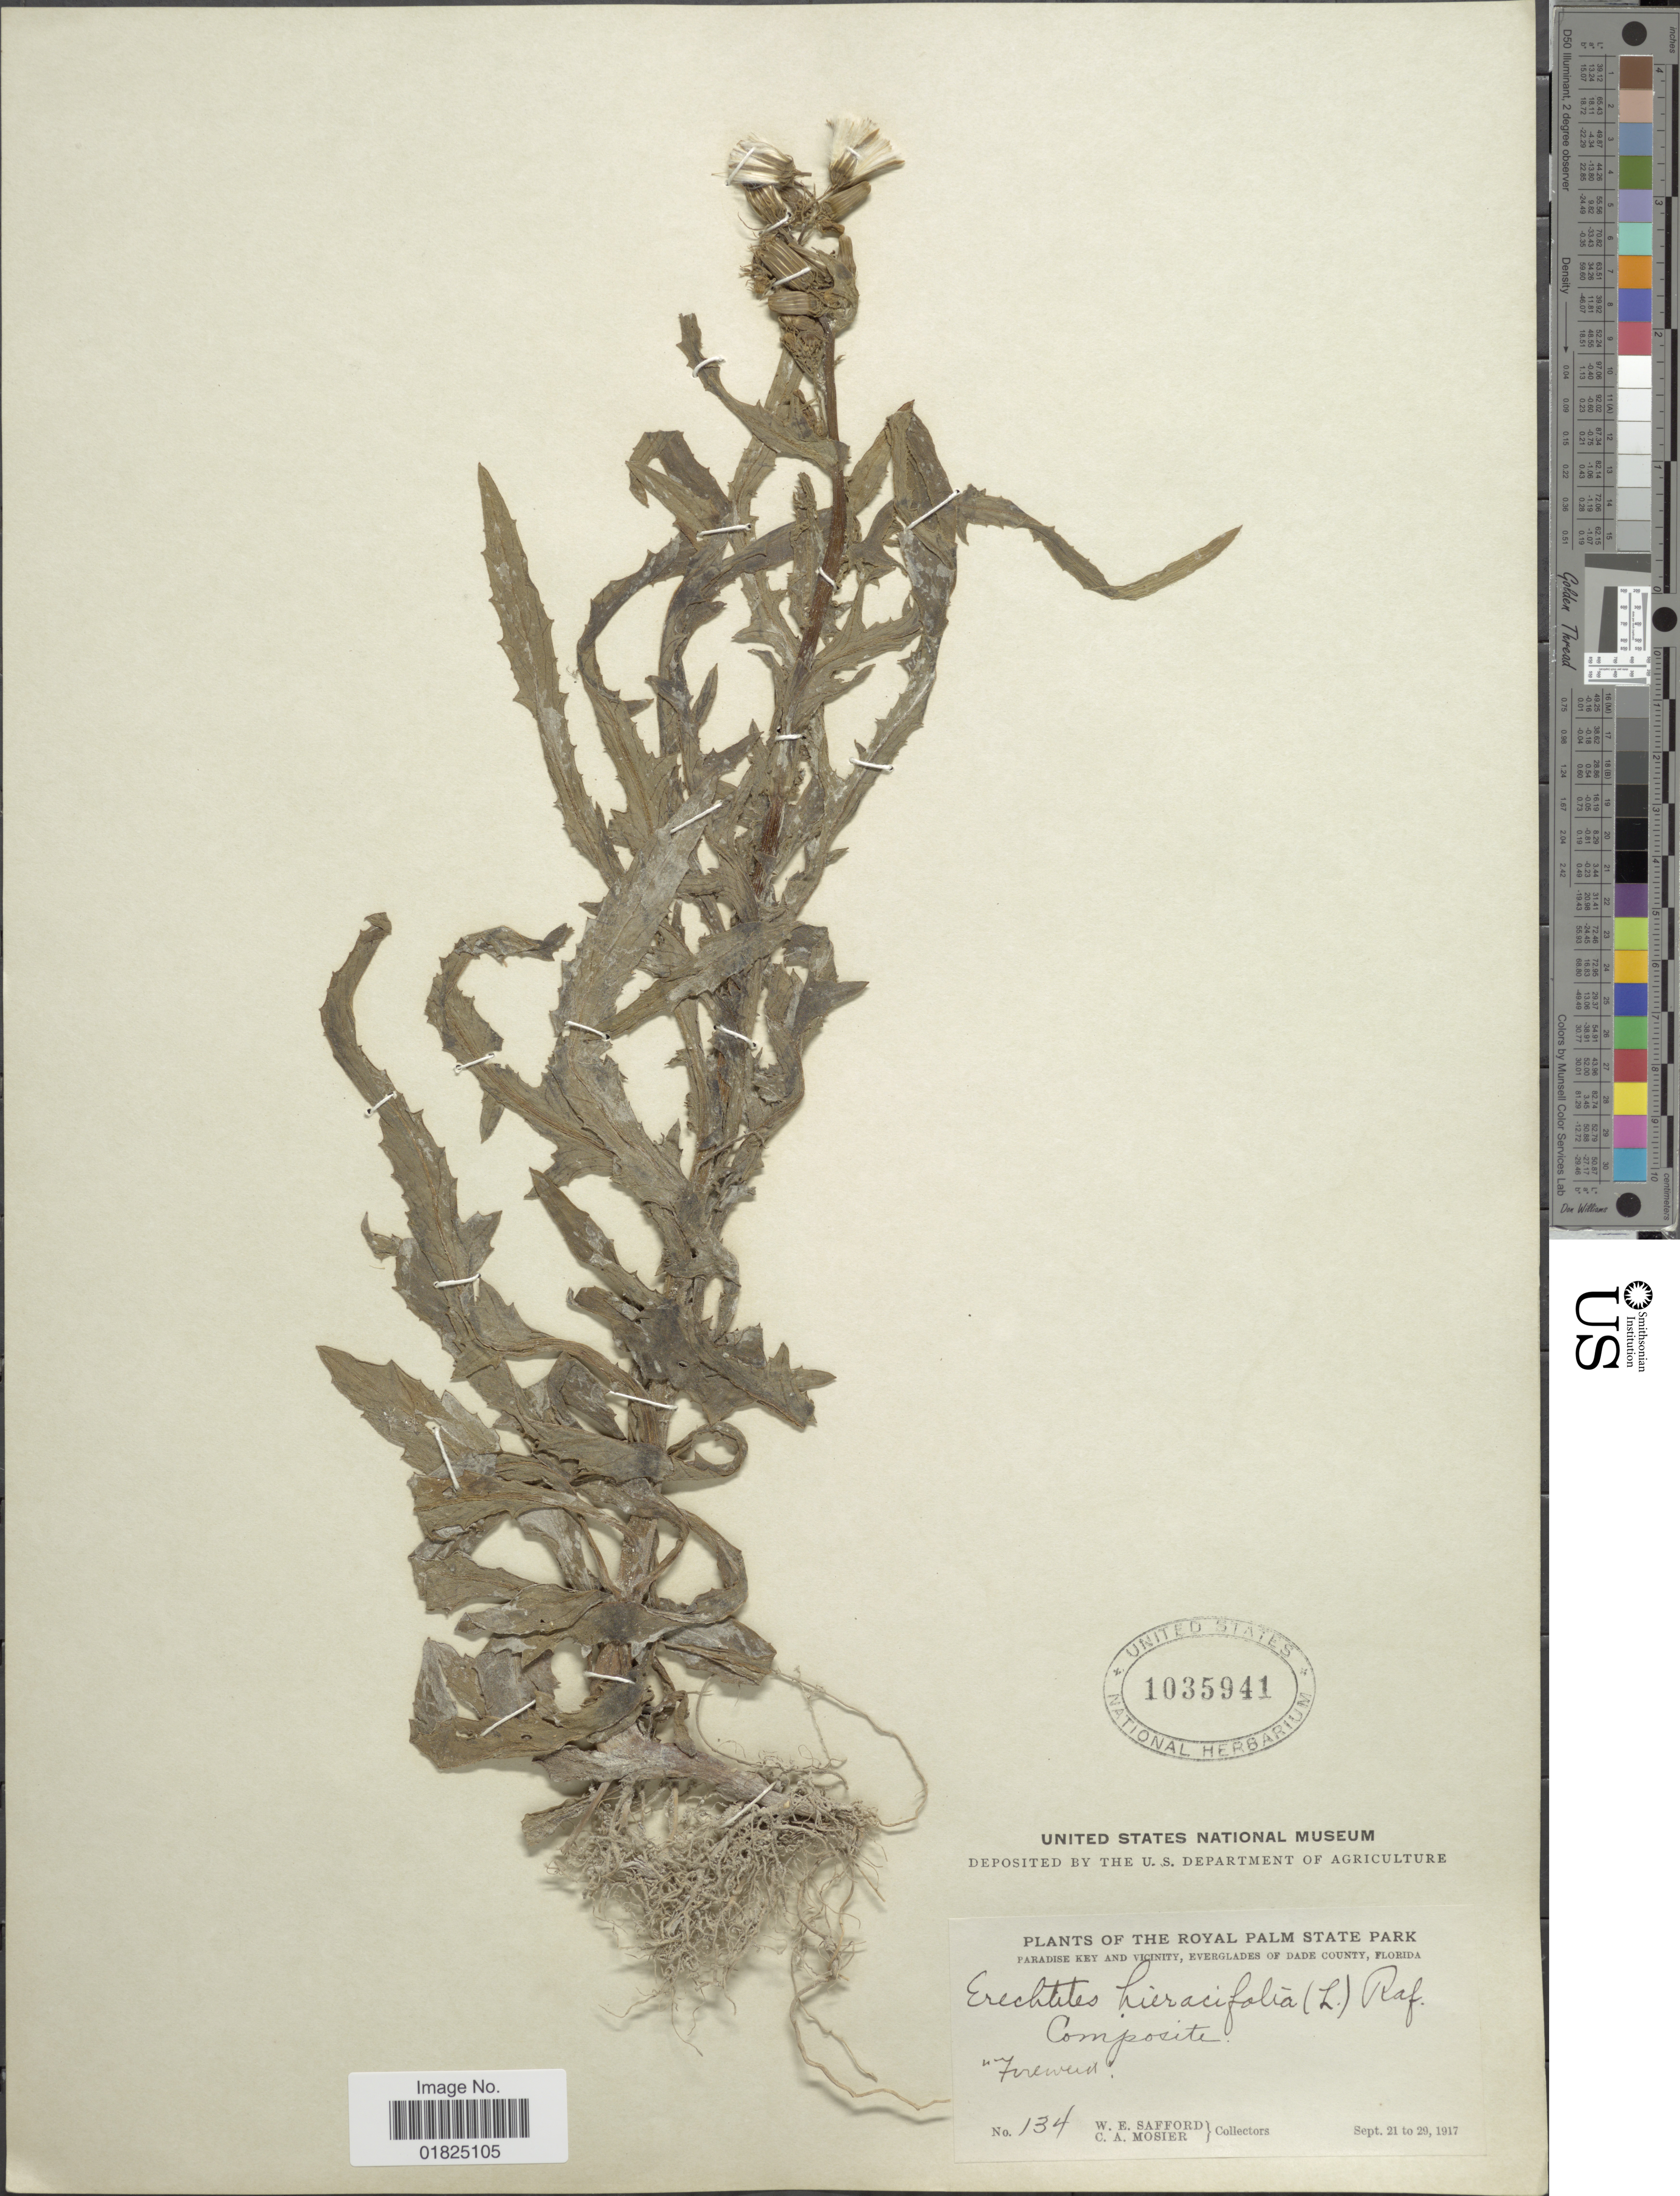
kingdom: Plantae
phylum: Tracheophyta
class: Magnoliopsida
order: Asterales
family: Asteraceae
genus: Erechtites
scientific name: Erechtites hieraciifolius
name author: (L.) Raf. ex DC.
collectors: W. E. Safford & C. A. Mosier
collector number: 134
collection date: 1917-09-21/1917-09-29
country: United States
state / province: Florida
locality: The Royal Palm State Park, Paradise Key and vicinity, Everglades of Dade County, 'Fireweed'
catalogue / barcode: US 1035941